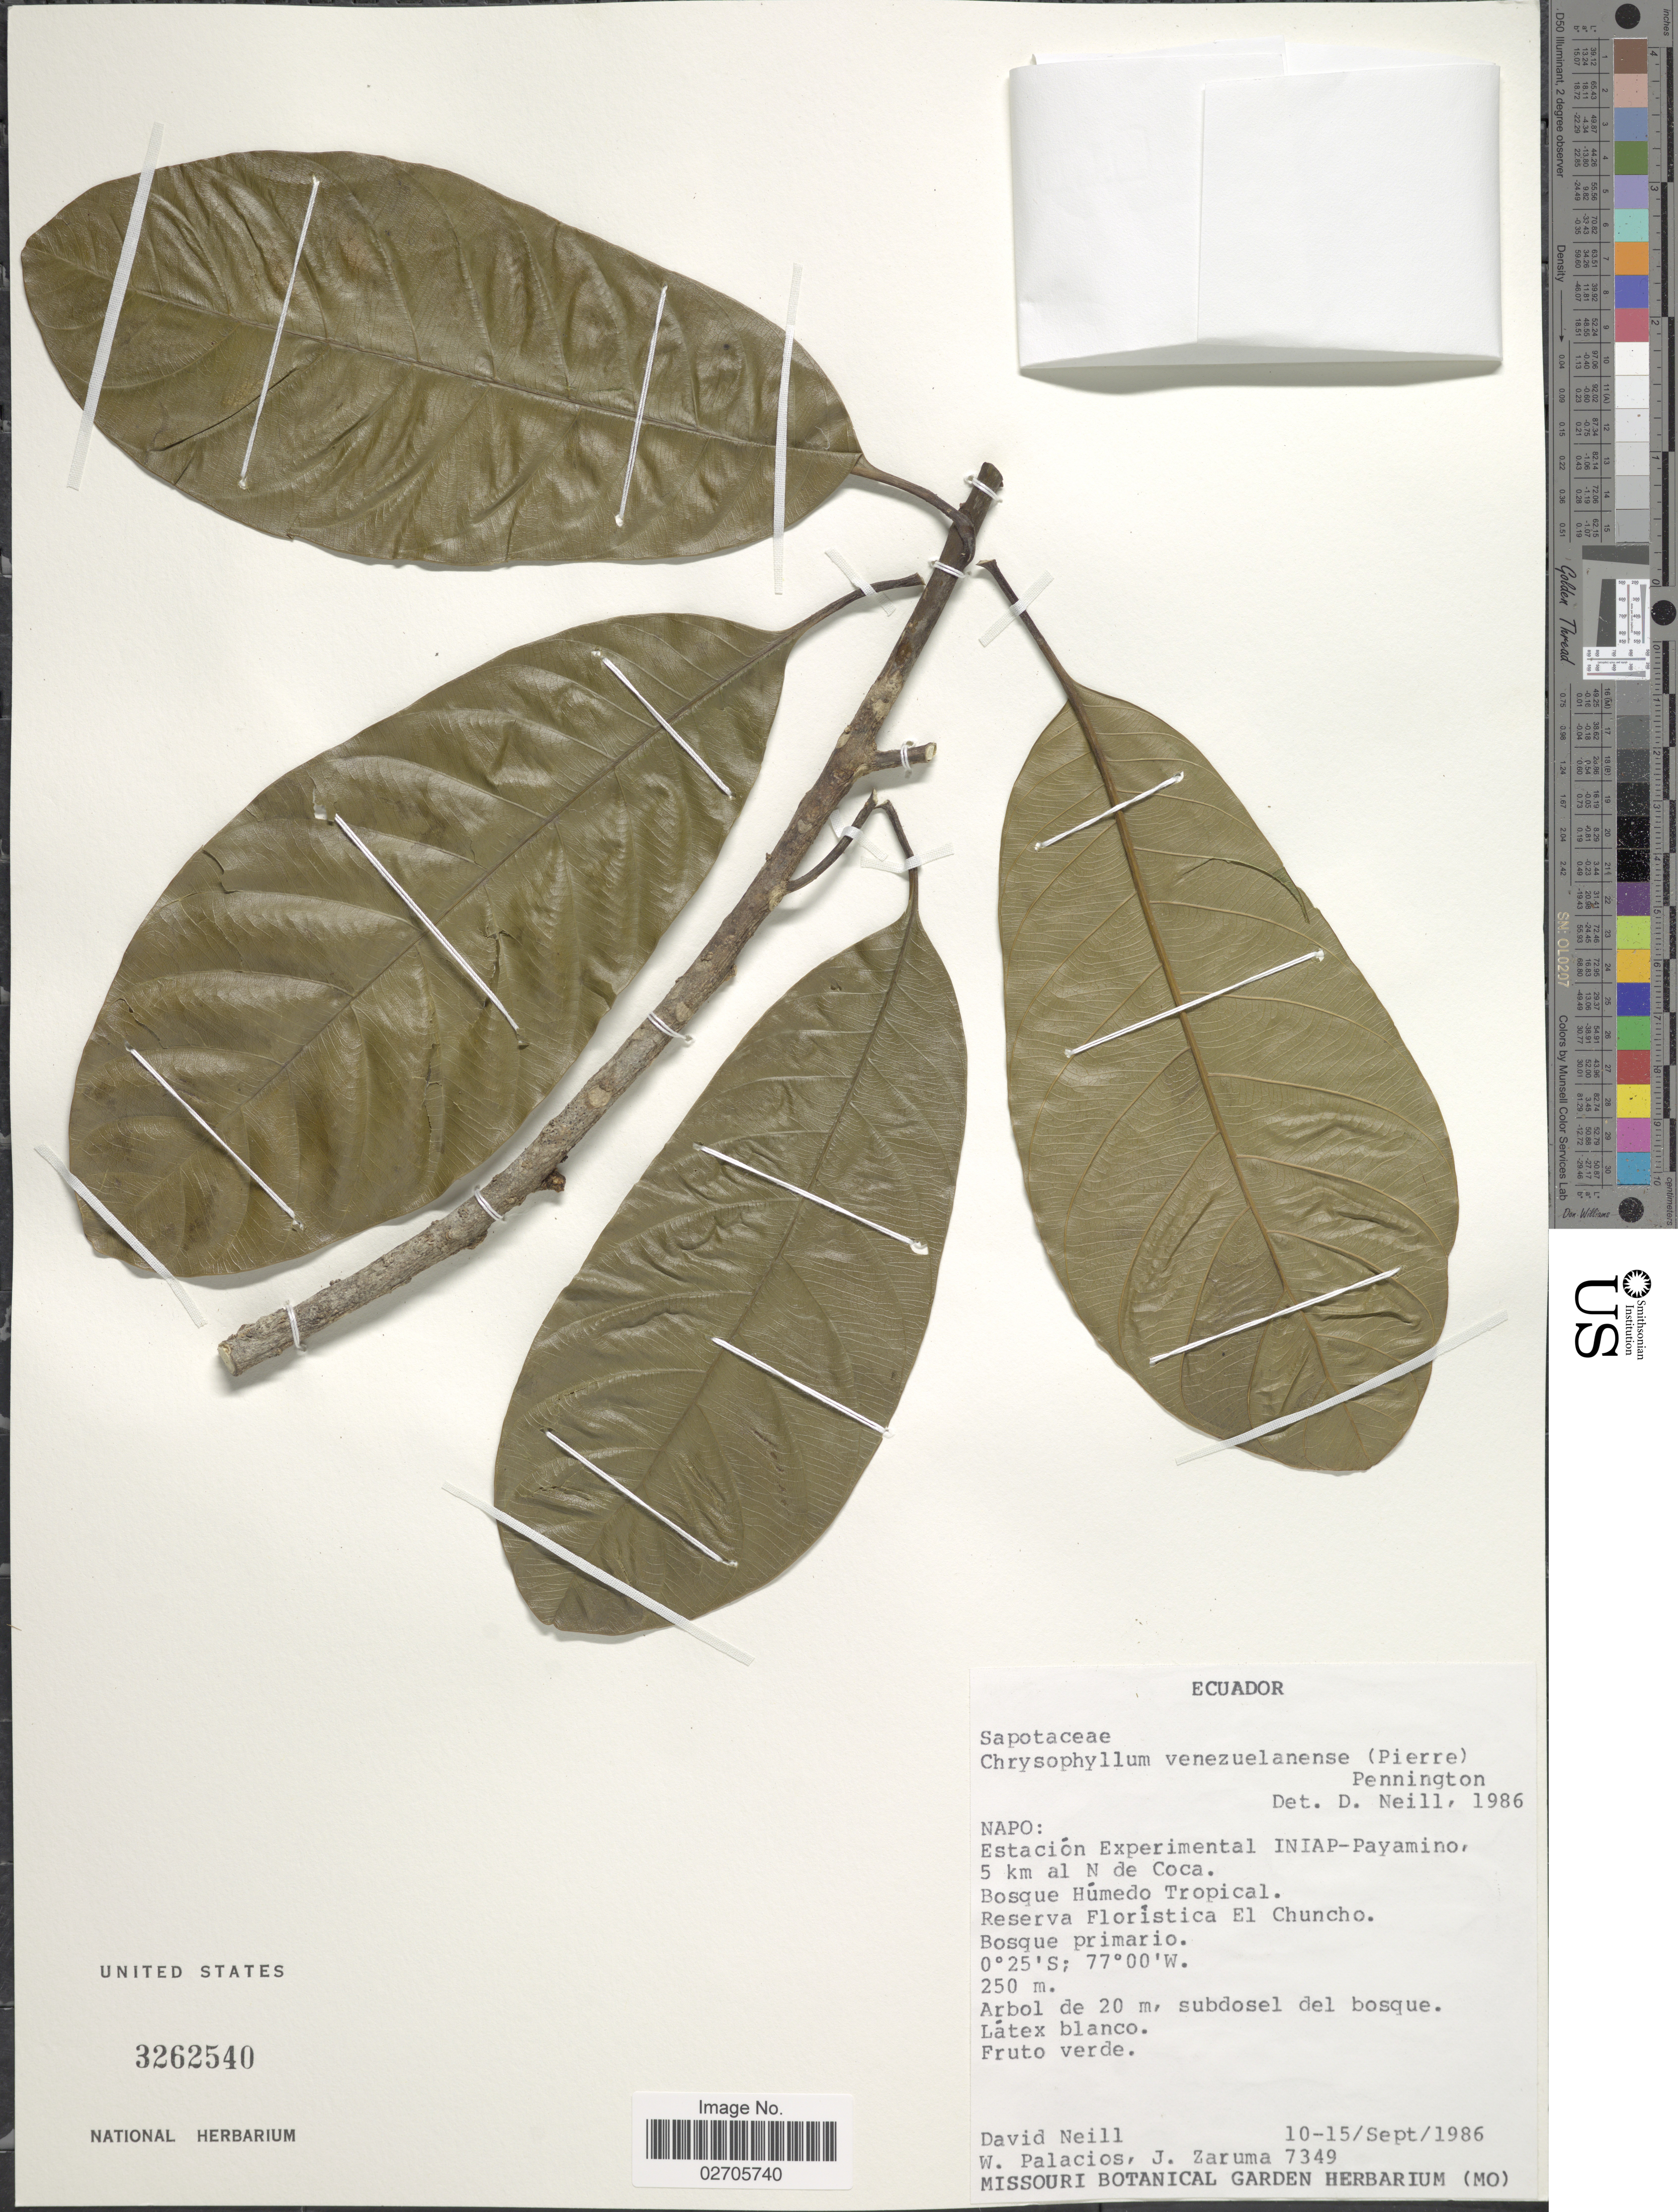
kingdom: Plantae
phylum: Tracheophyta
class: Magnoliopsida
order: Ericales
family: Sapotaceae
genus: Chrysophyllum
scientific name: Chrysophyllum venezuelanense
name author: (Pierre) T.D. Penn.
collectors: D. Neill, W. Palacios & J. Zaruma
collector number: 7349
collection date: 1986-09-10/1986-09-15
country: Ecuador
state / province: Napo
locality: Estación Experimental INIAP-Payamino, 5 km al N de Coca. Bosque Húmedo Tropical. Reserva Florística El Chuncho. Bosque primario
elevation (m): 250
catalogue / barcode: US 3262540